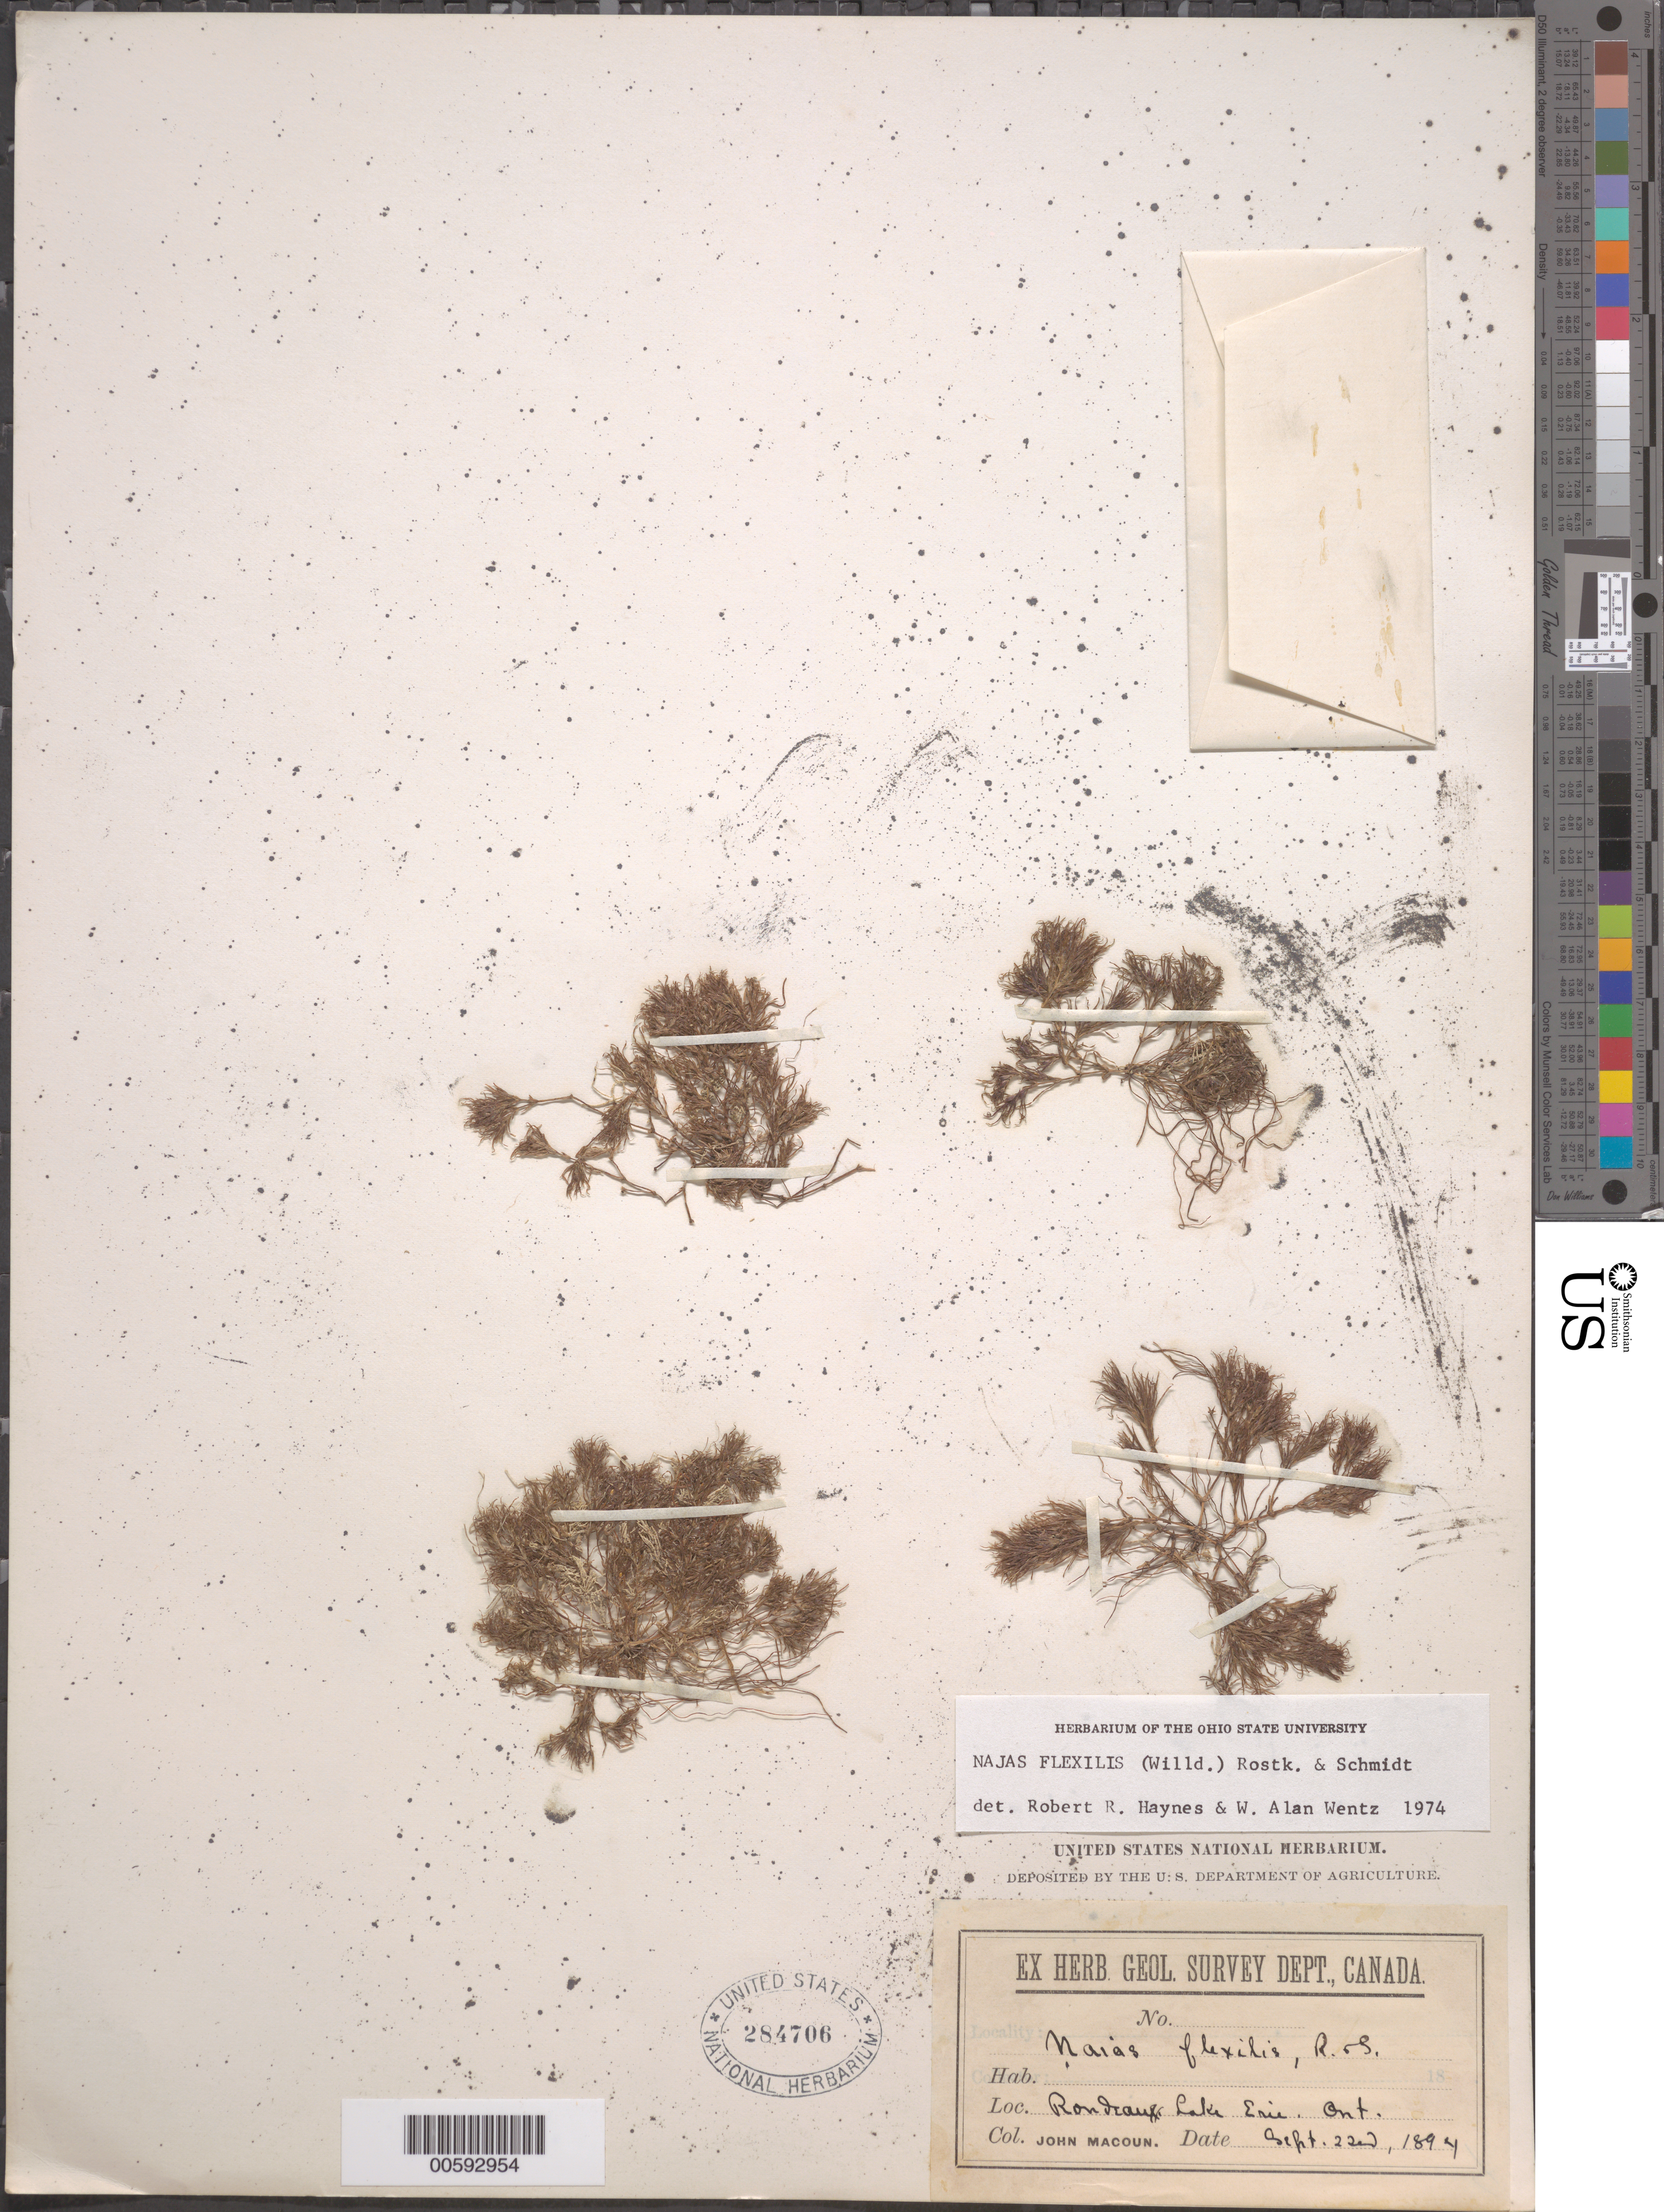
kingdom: Plantae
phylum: Tracheophyta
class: Liliopsida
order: Alismatales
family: Hydrocharitaceae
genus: Najas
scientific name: Najas flexilis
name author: (Willd.) Rostk. & Schmidt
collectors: J. Macoun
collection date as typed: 22 Sep 1894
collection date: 1894-09-22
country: Canada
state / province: Ontario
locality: Rondeaux, Lake Erie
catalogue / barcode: US 284706